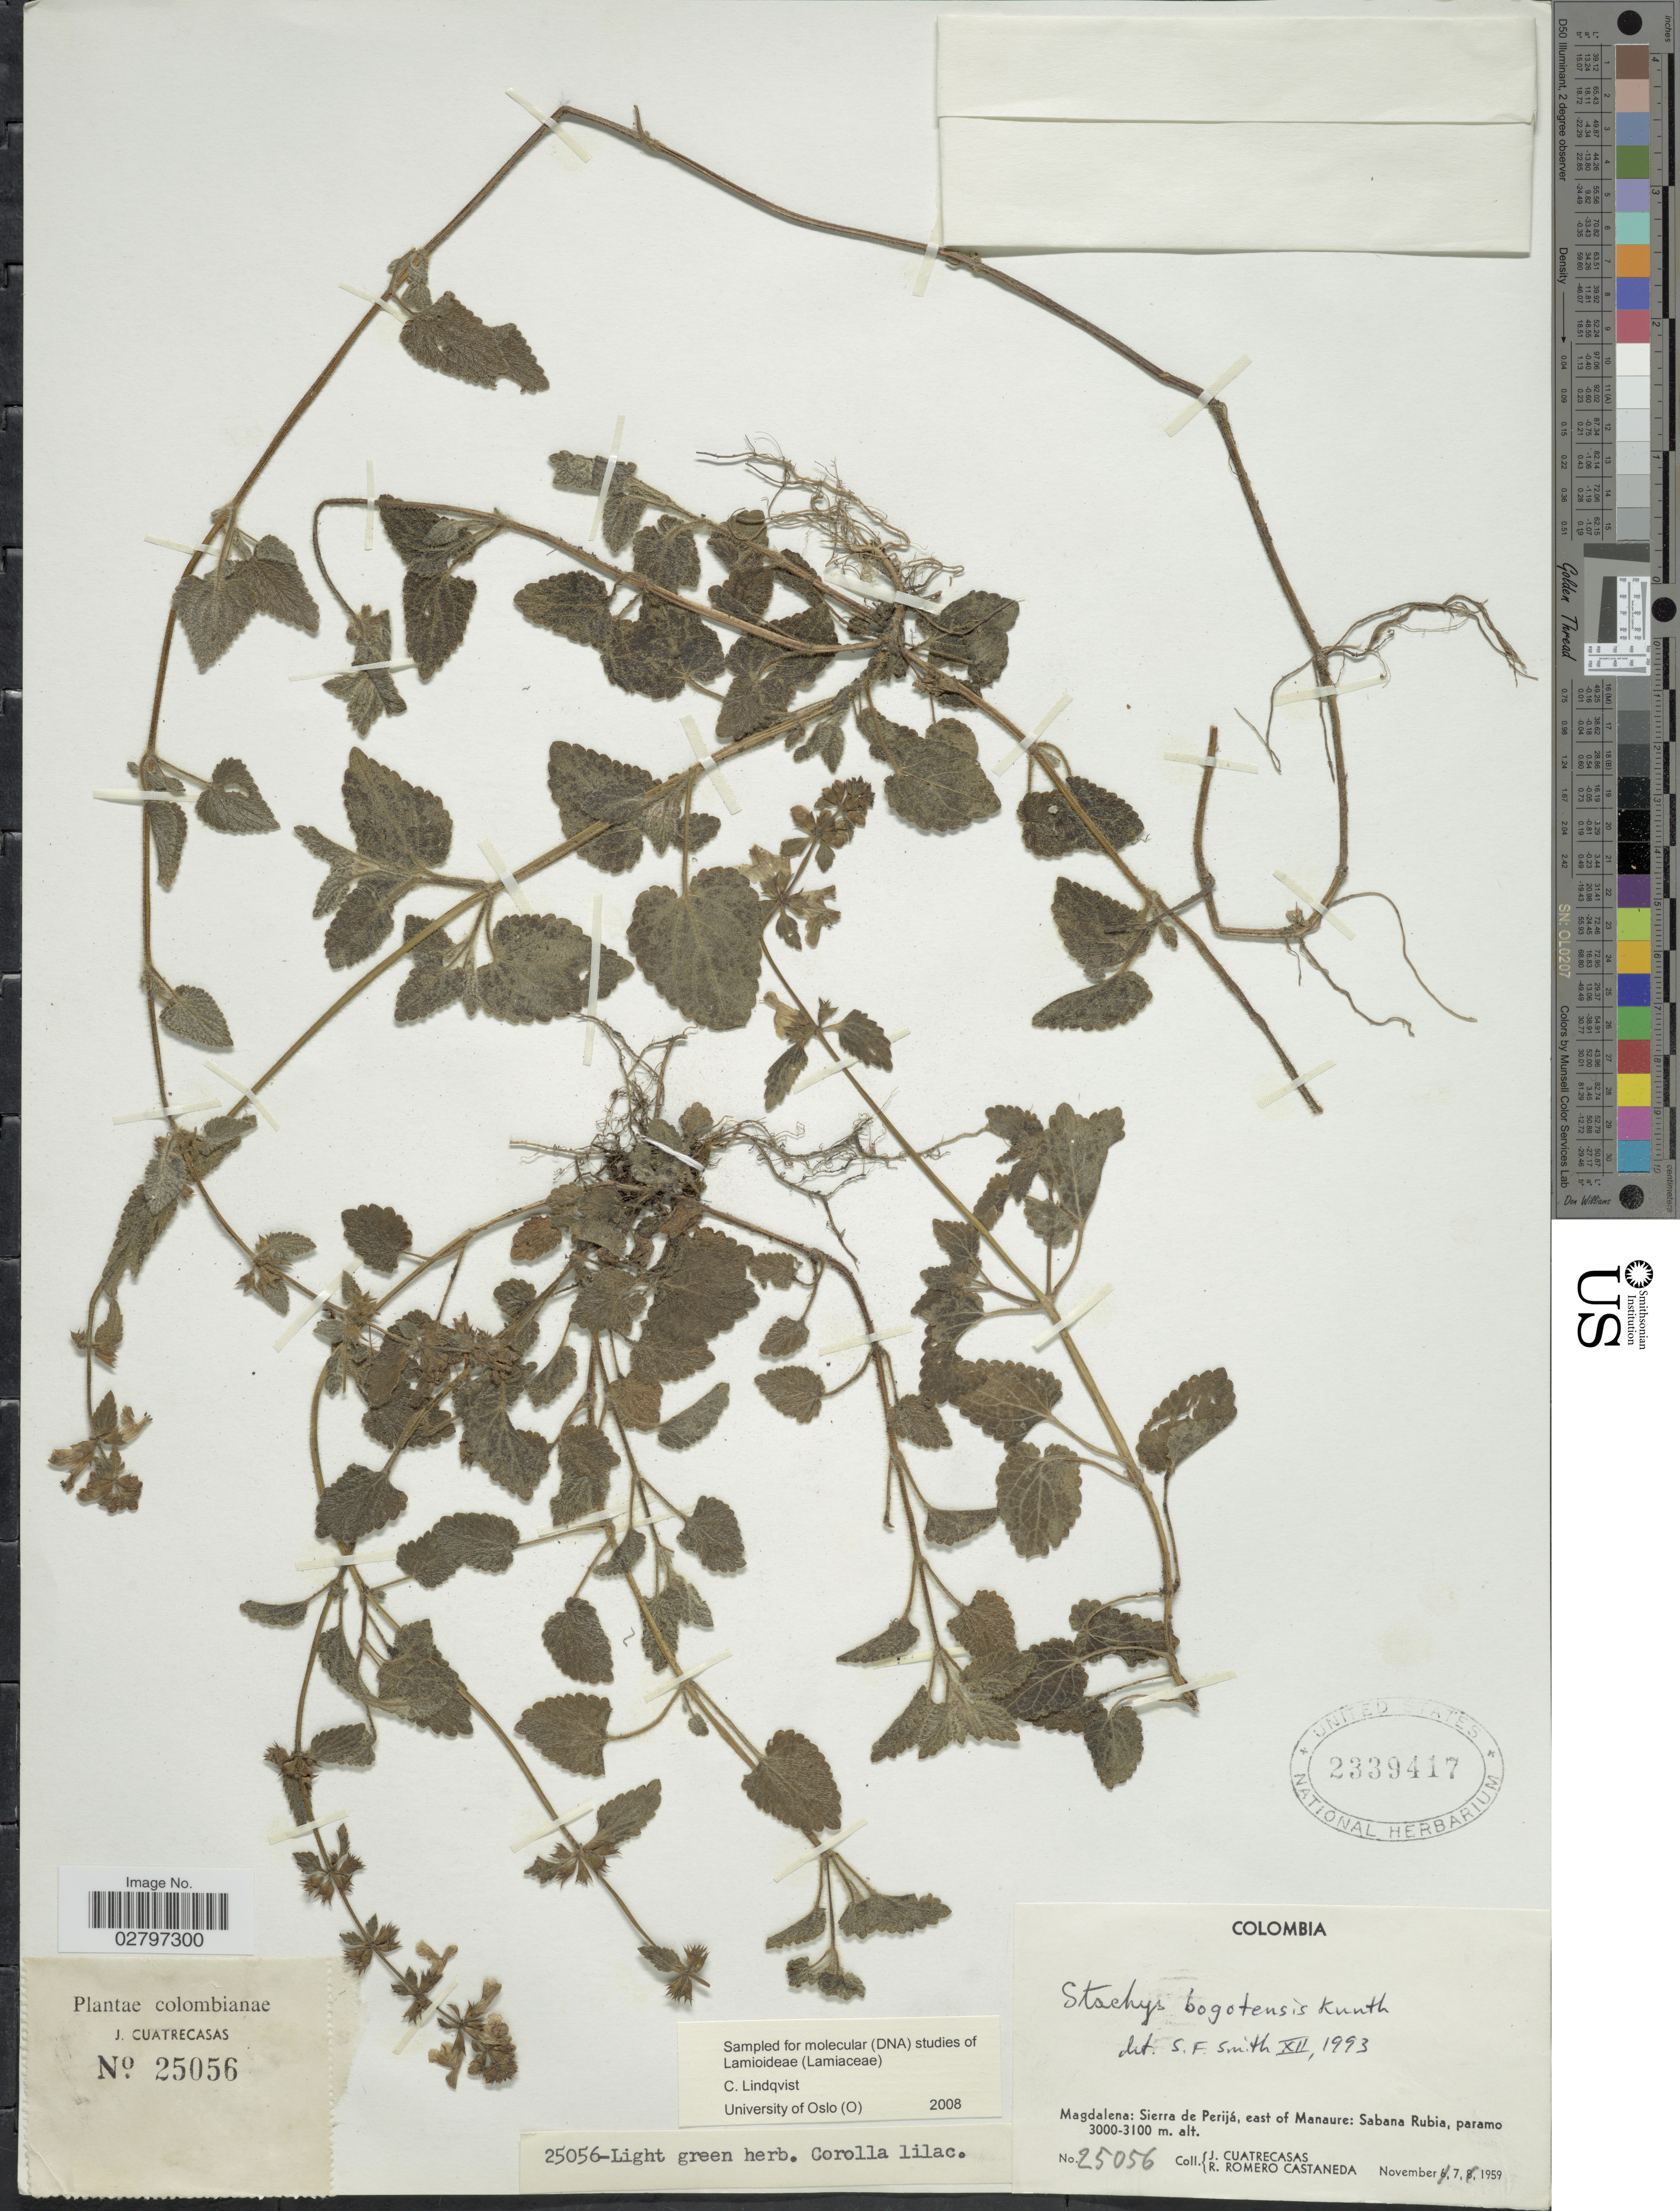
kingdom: Plantae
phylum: Tracheophyta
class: Magnoliopsida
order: Lamiales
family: Lamiaceae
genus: Stachys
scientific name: Stachys bogotensis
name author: Kunth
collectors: J. Cuatrecasas & R. Romero Castañeda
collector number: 25056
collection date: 1959-11-07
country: Colombia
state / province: Magdalena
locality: Sierra de Perijá, east of Manaure: Sabana Rubia, paramo.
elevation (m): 3000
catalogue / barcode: US 2339417